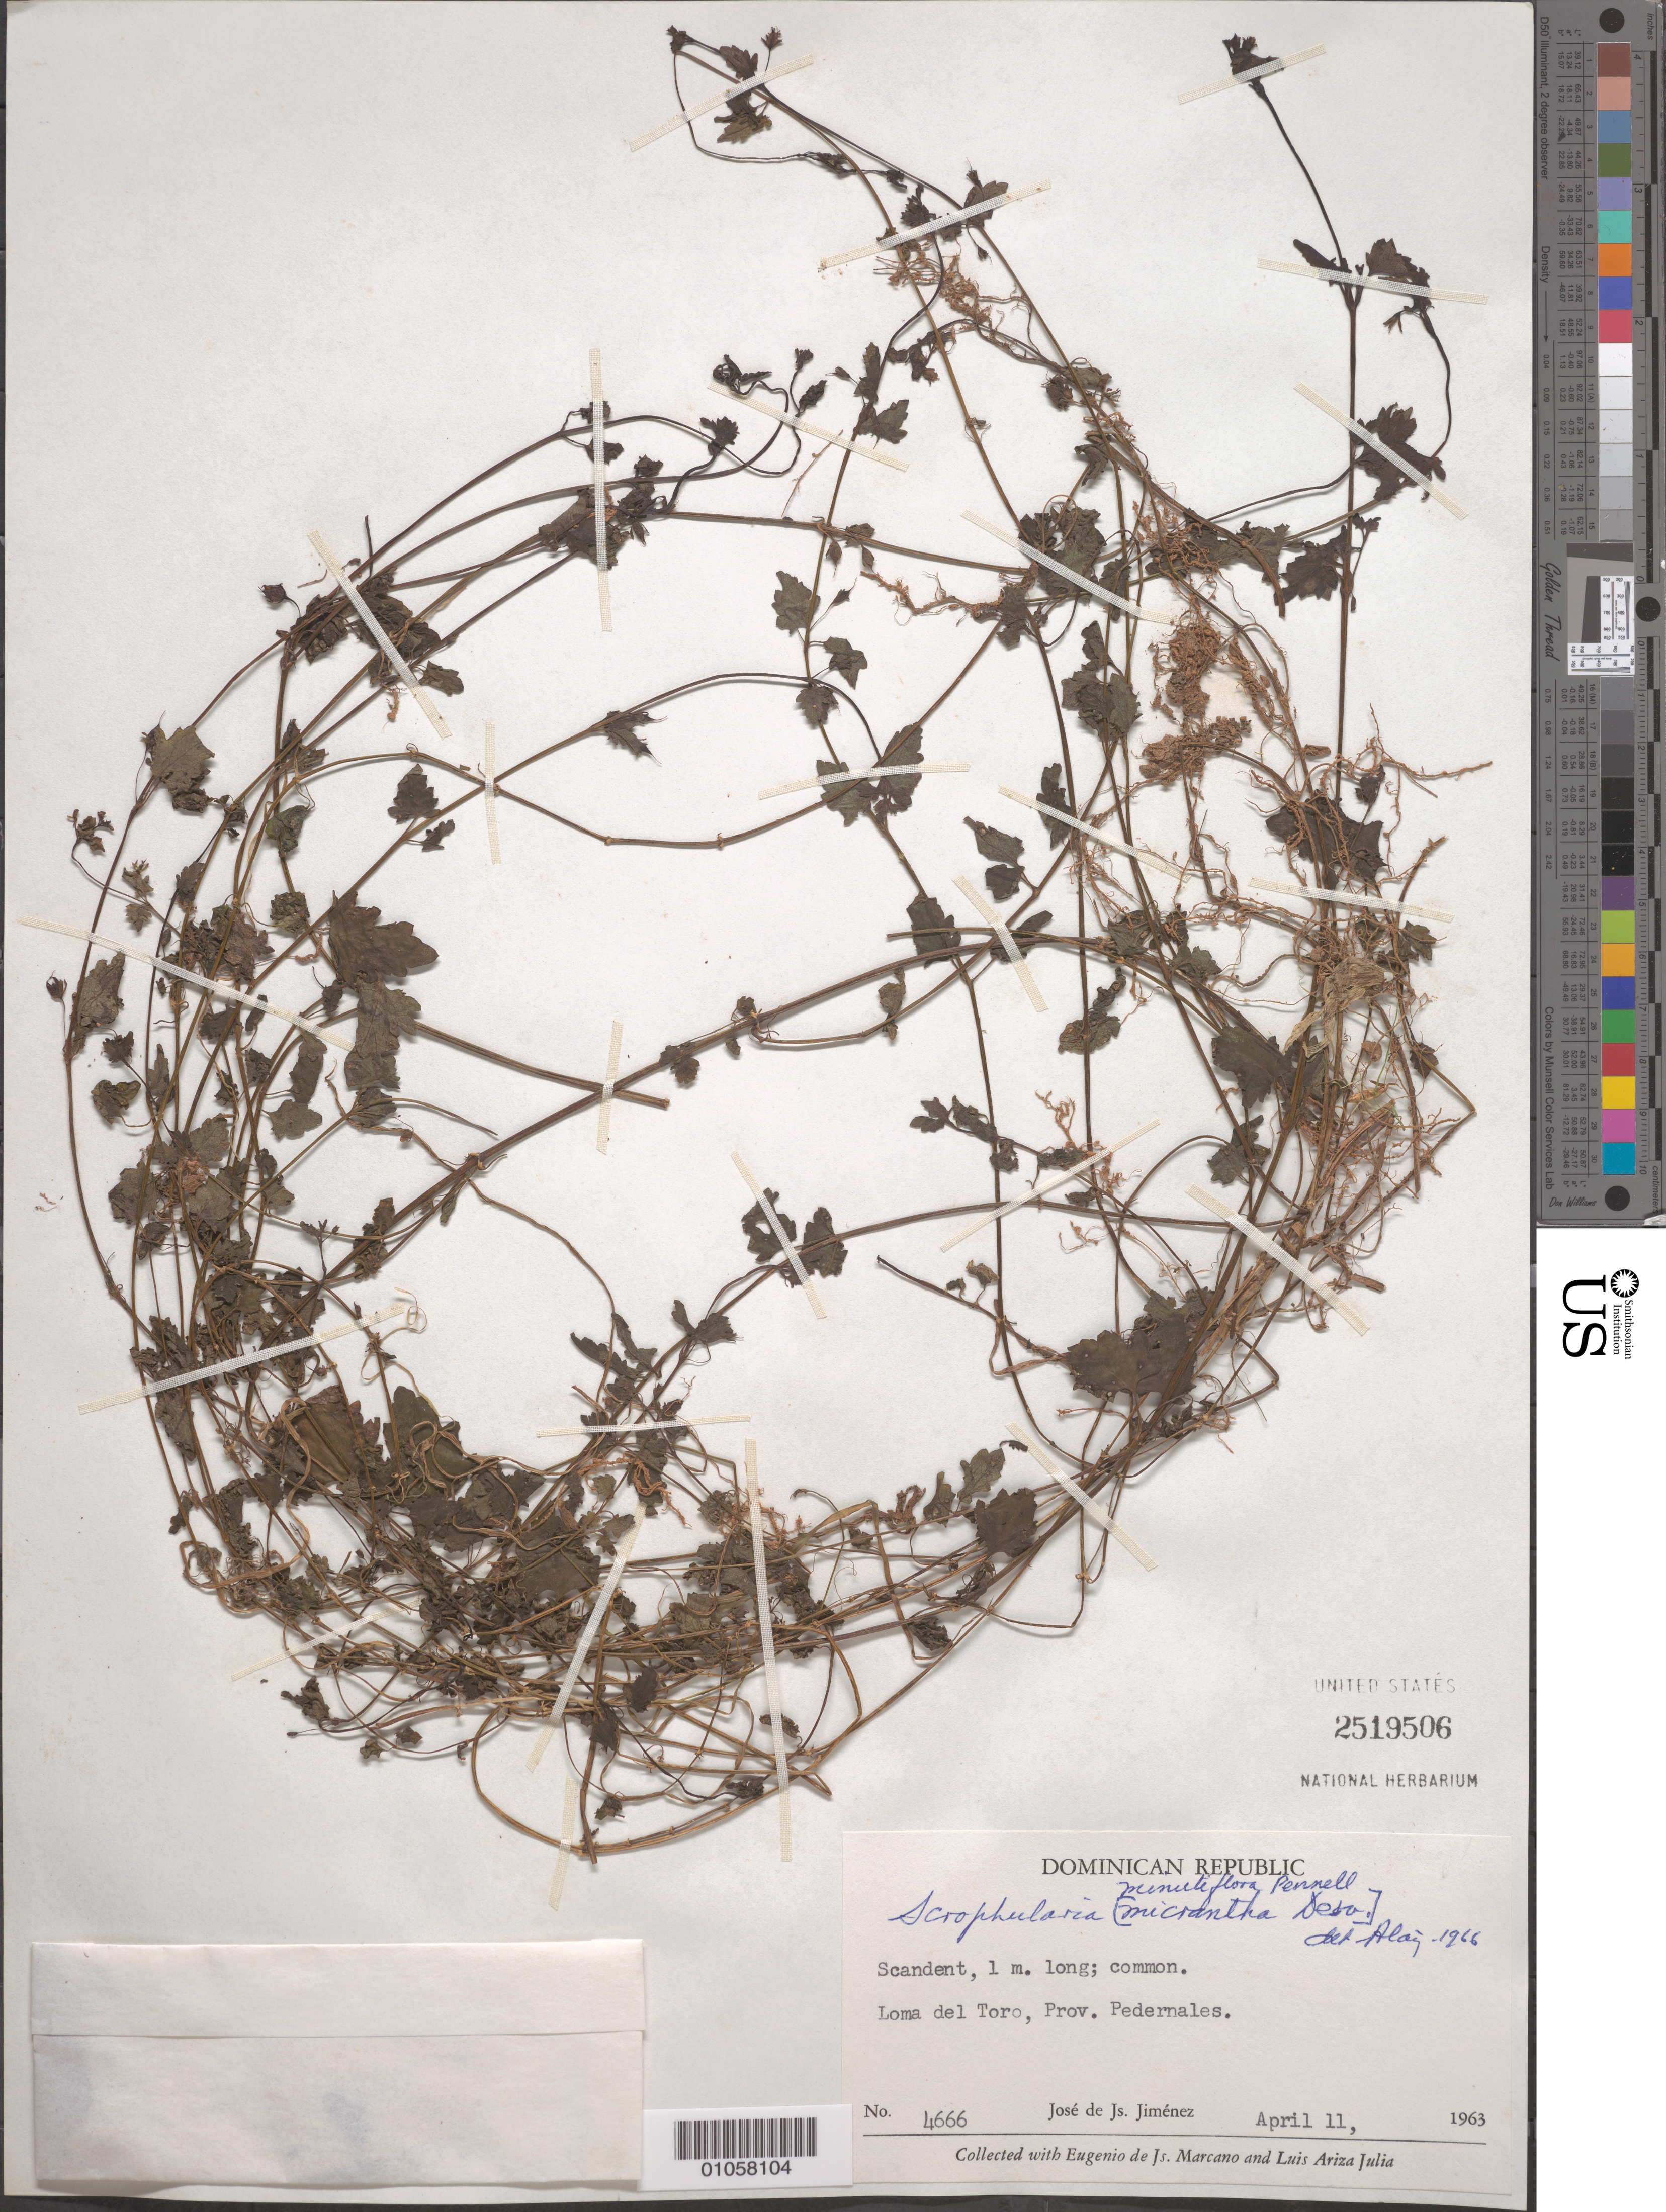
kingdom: Plantae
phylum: Tracheophyta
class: Magnoliopsida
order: Lamiales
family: Scrophulariaceae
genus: Scrophularia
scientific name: Scrophularia minutiflora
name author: Pennell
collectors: J. J. Jiménez Almonte, E. J. Marcano F. & L. Ariza-Julia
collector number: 4666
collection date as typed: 11 Apr 1963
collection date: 1963-04-11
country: Dominican Republic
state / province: Pedernales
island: Hispaniola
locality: Loma del Toro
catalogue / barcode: US 2519506